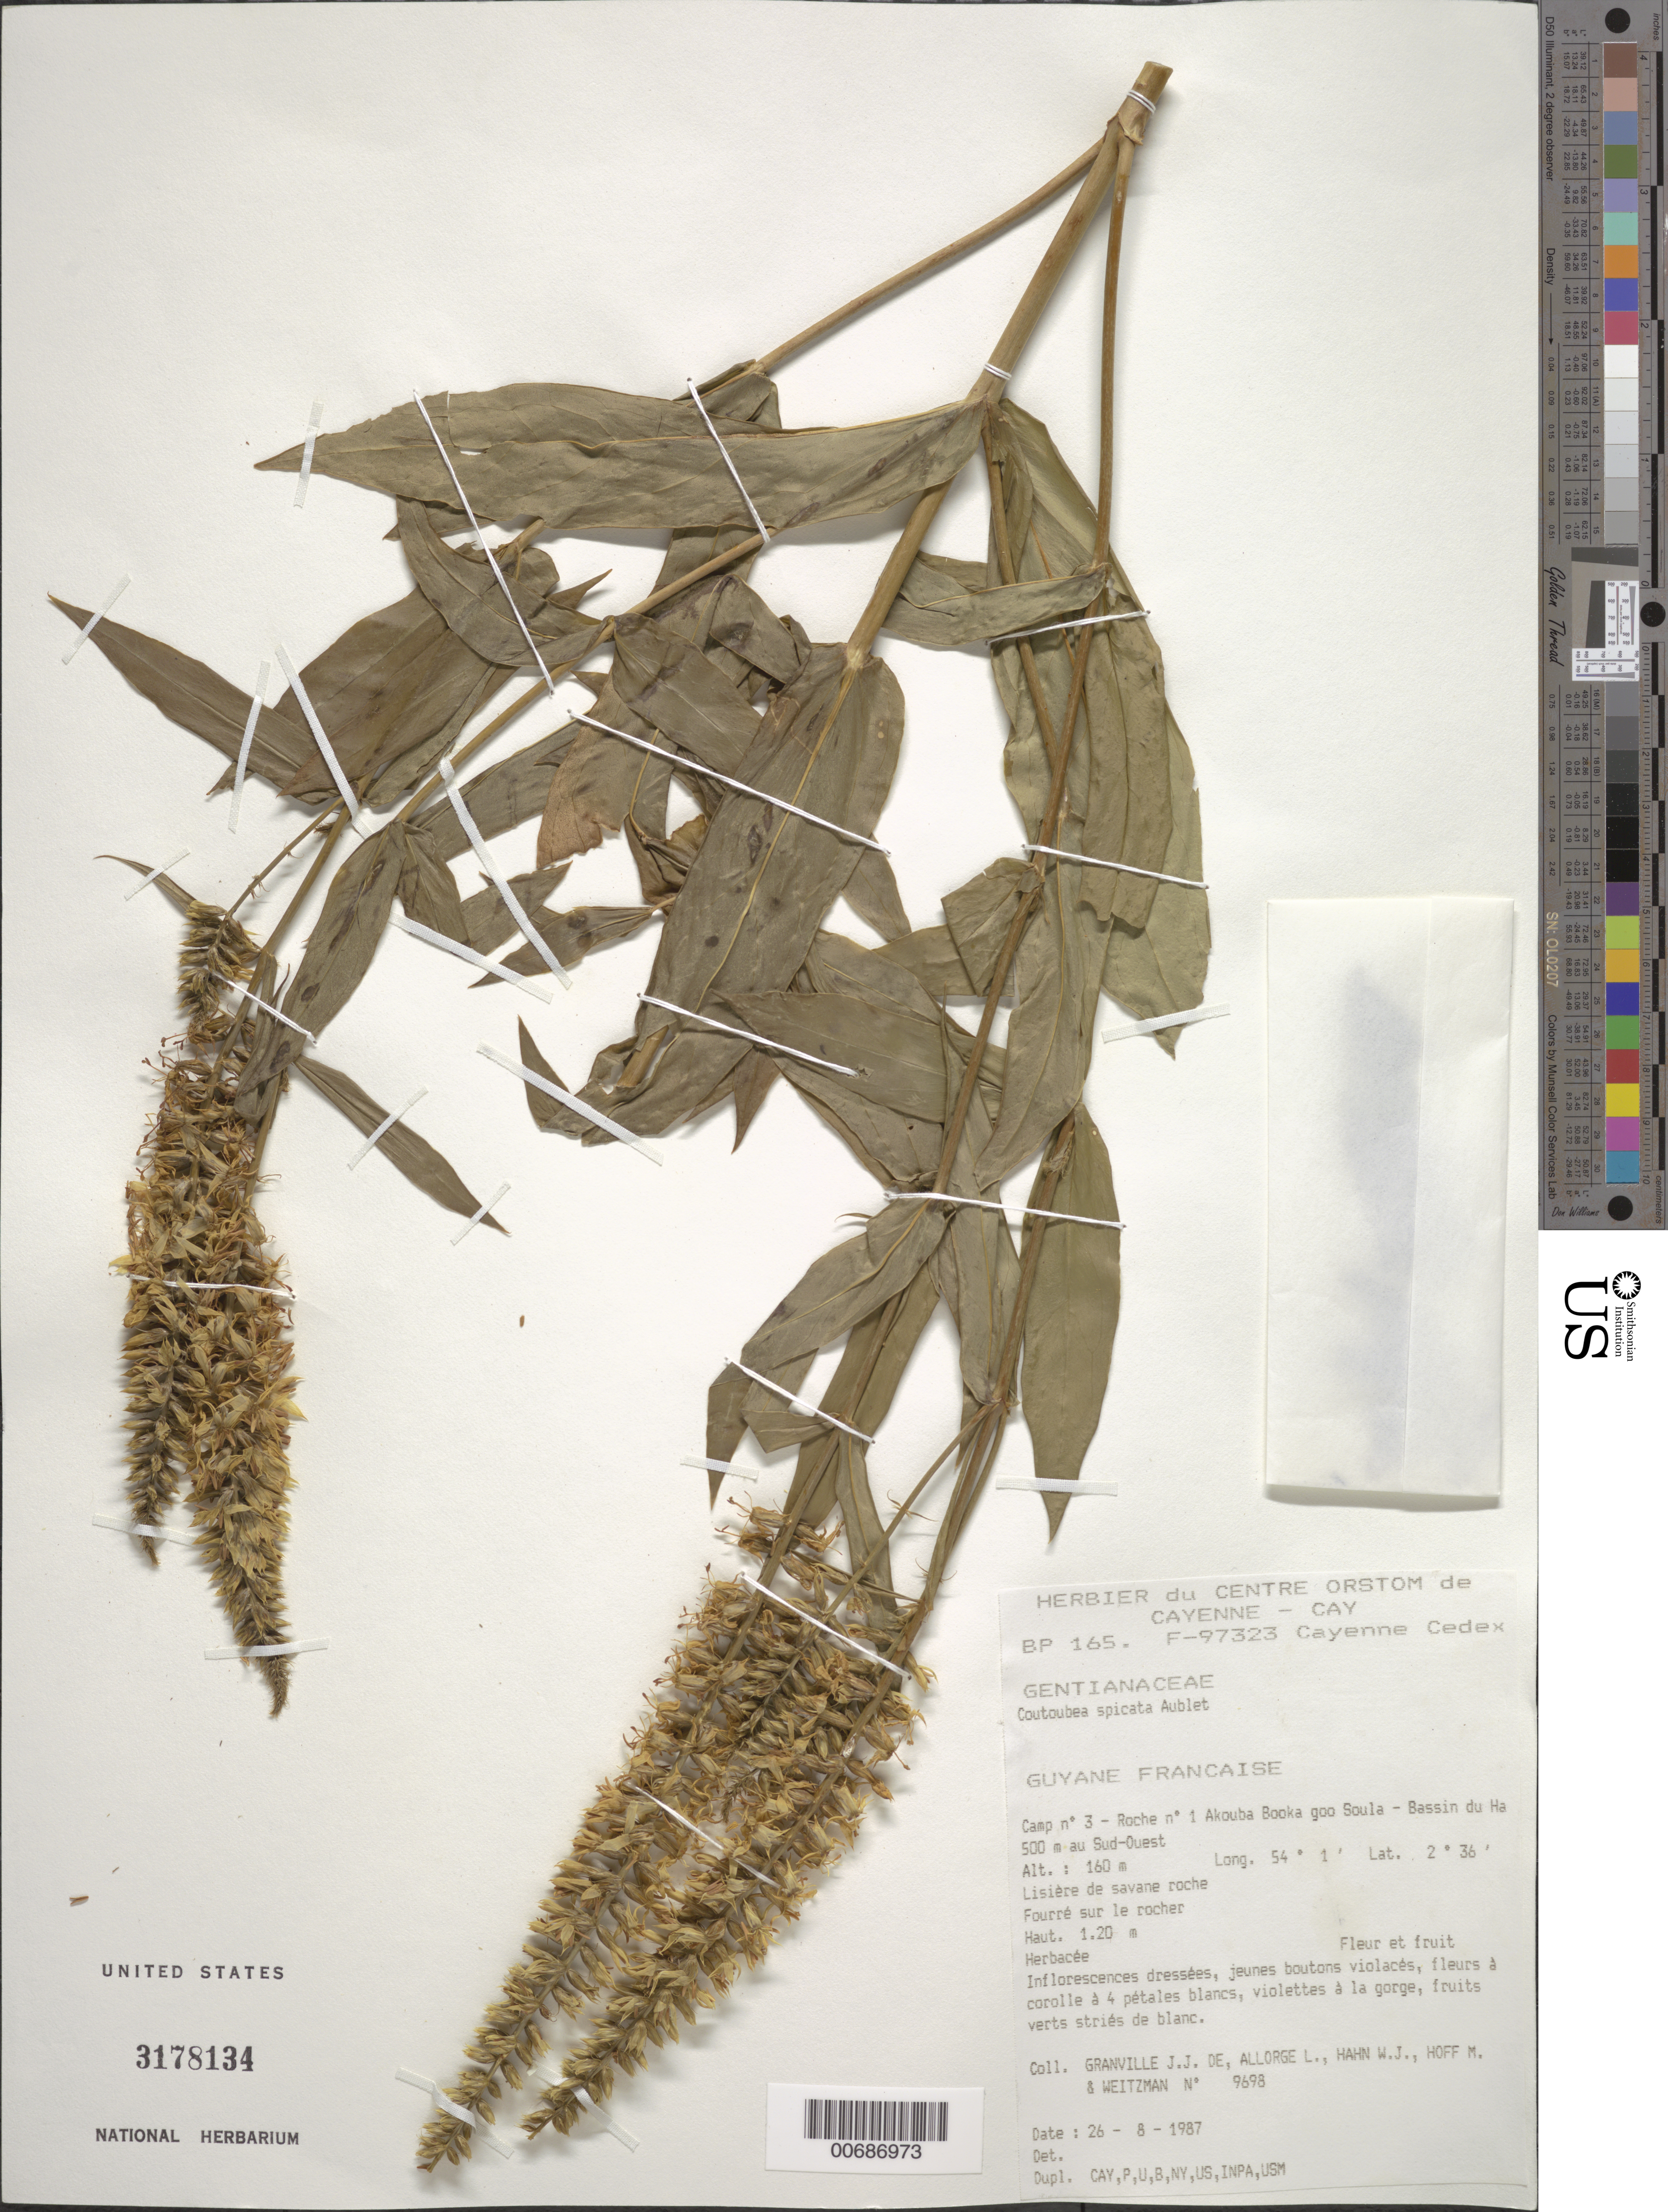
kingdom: Plantae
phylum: Tracheophyta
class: Magnoliopsida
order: Gentianales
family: Gentianaceae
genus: Coutoubea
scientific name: Coutoubea spicata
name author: Aubl.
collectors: J.-J. de Granville, L. Allorge, W. J. Hahn, M. Hoff & A. L. Weitzman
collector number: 9698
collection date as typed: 26-Aug-87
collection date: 1987-08-26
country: French Guiana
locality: Akouba Booka goo Soula, Camp #3, Roche no. 1, Bassin du Haut-Marouini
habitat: Lisière de savane roche;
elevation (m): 160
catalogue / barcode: US 3178134